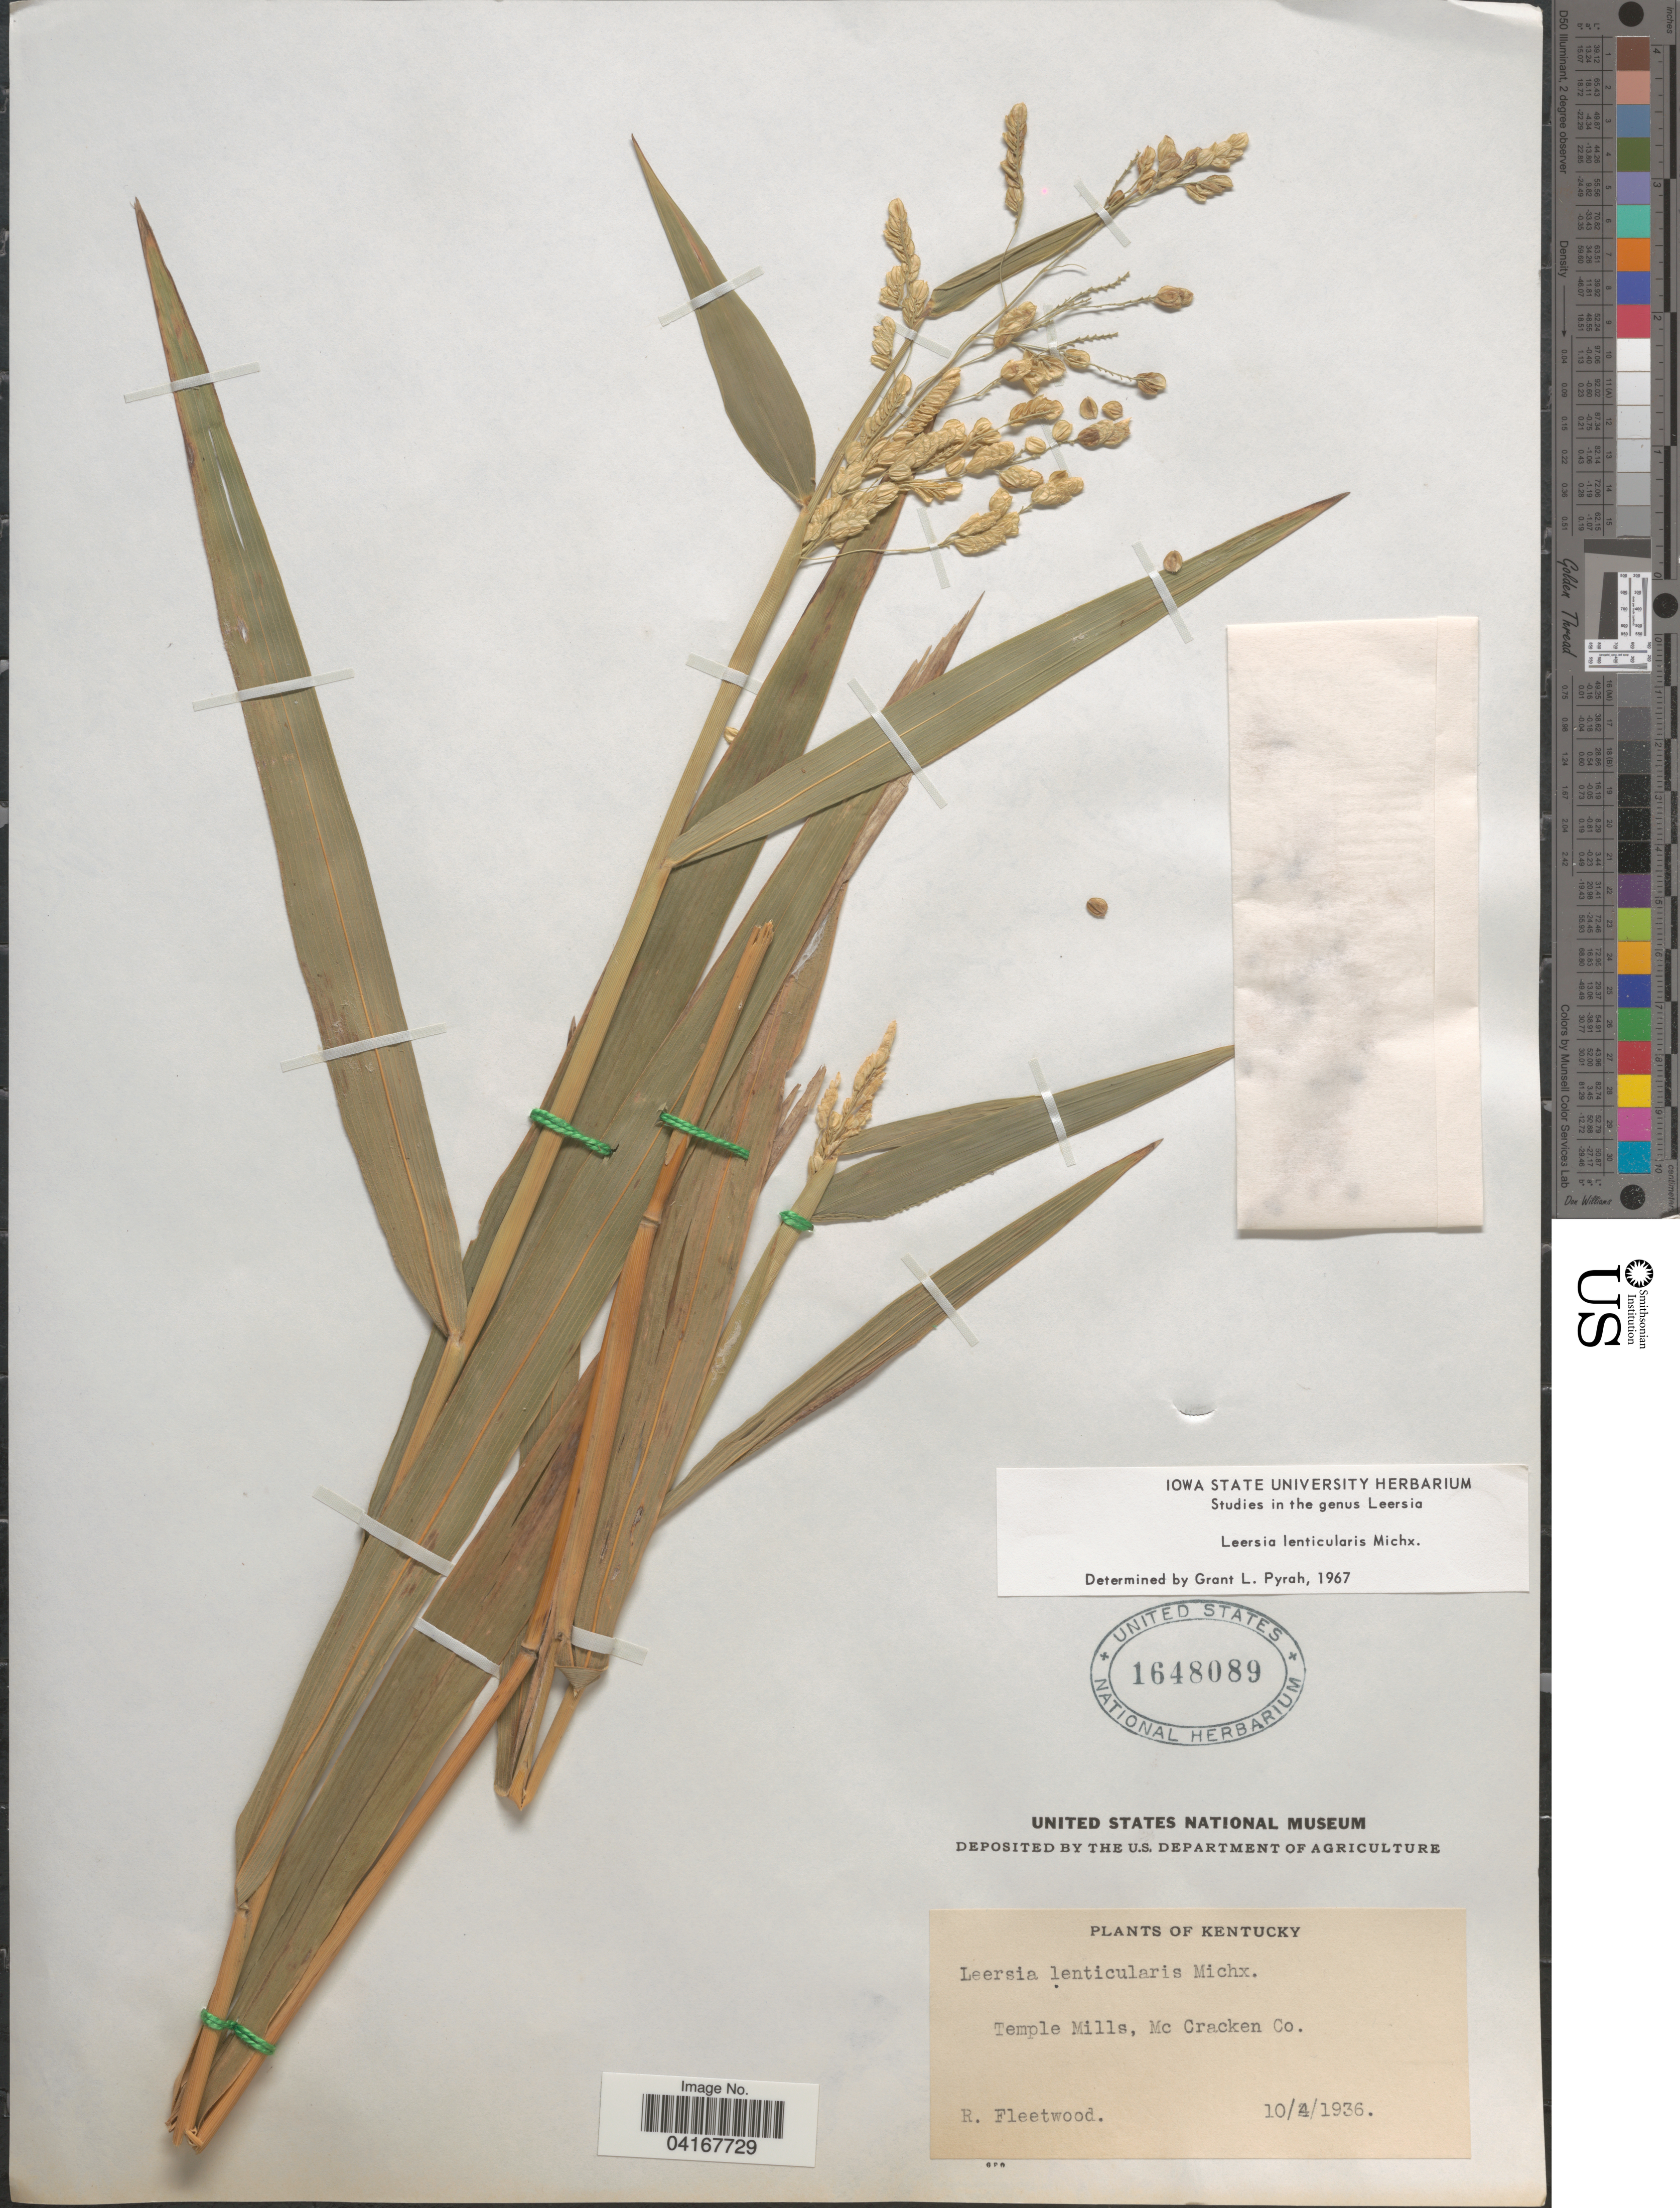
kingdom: Plantae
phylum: Tracheophyta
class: Liliopsida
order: Poales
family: Poaceae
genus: Leersia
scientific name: Leersia lenticularis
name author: Michx.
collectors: R. J. Fleetwood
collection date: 1936-10-04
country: United States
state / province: Kentucky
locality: Temple Hills, Mc Cracken Co.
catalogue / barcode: US 1648089